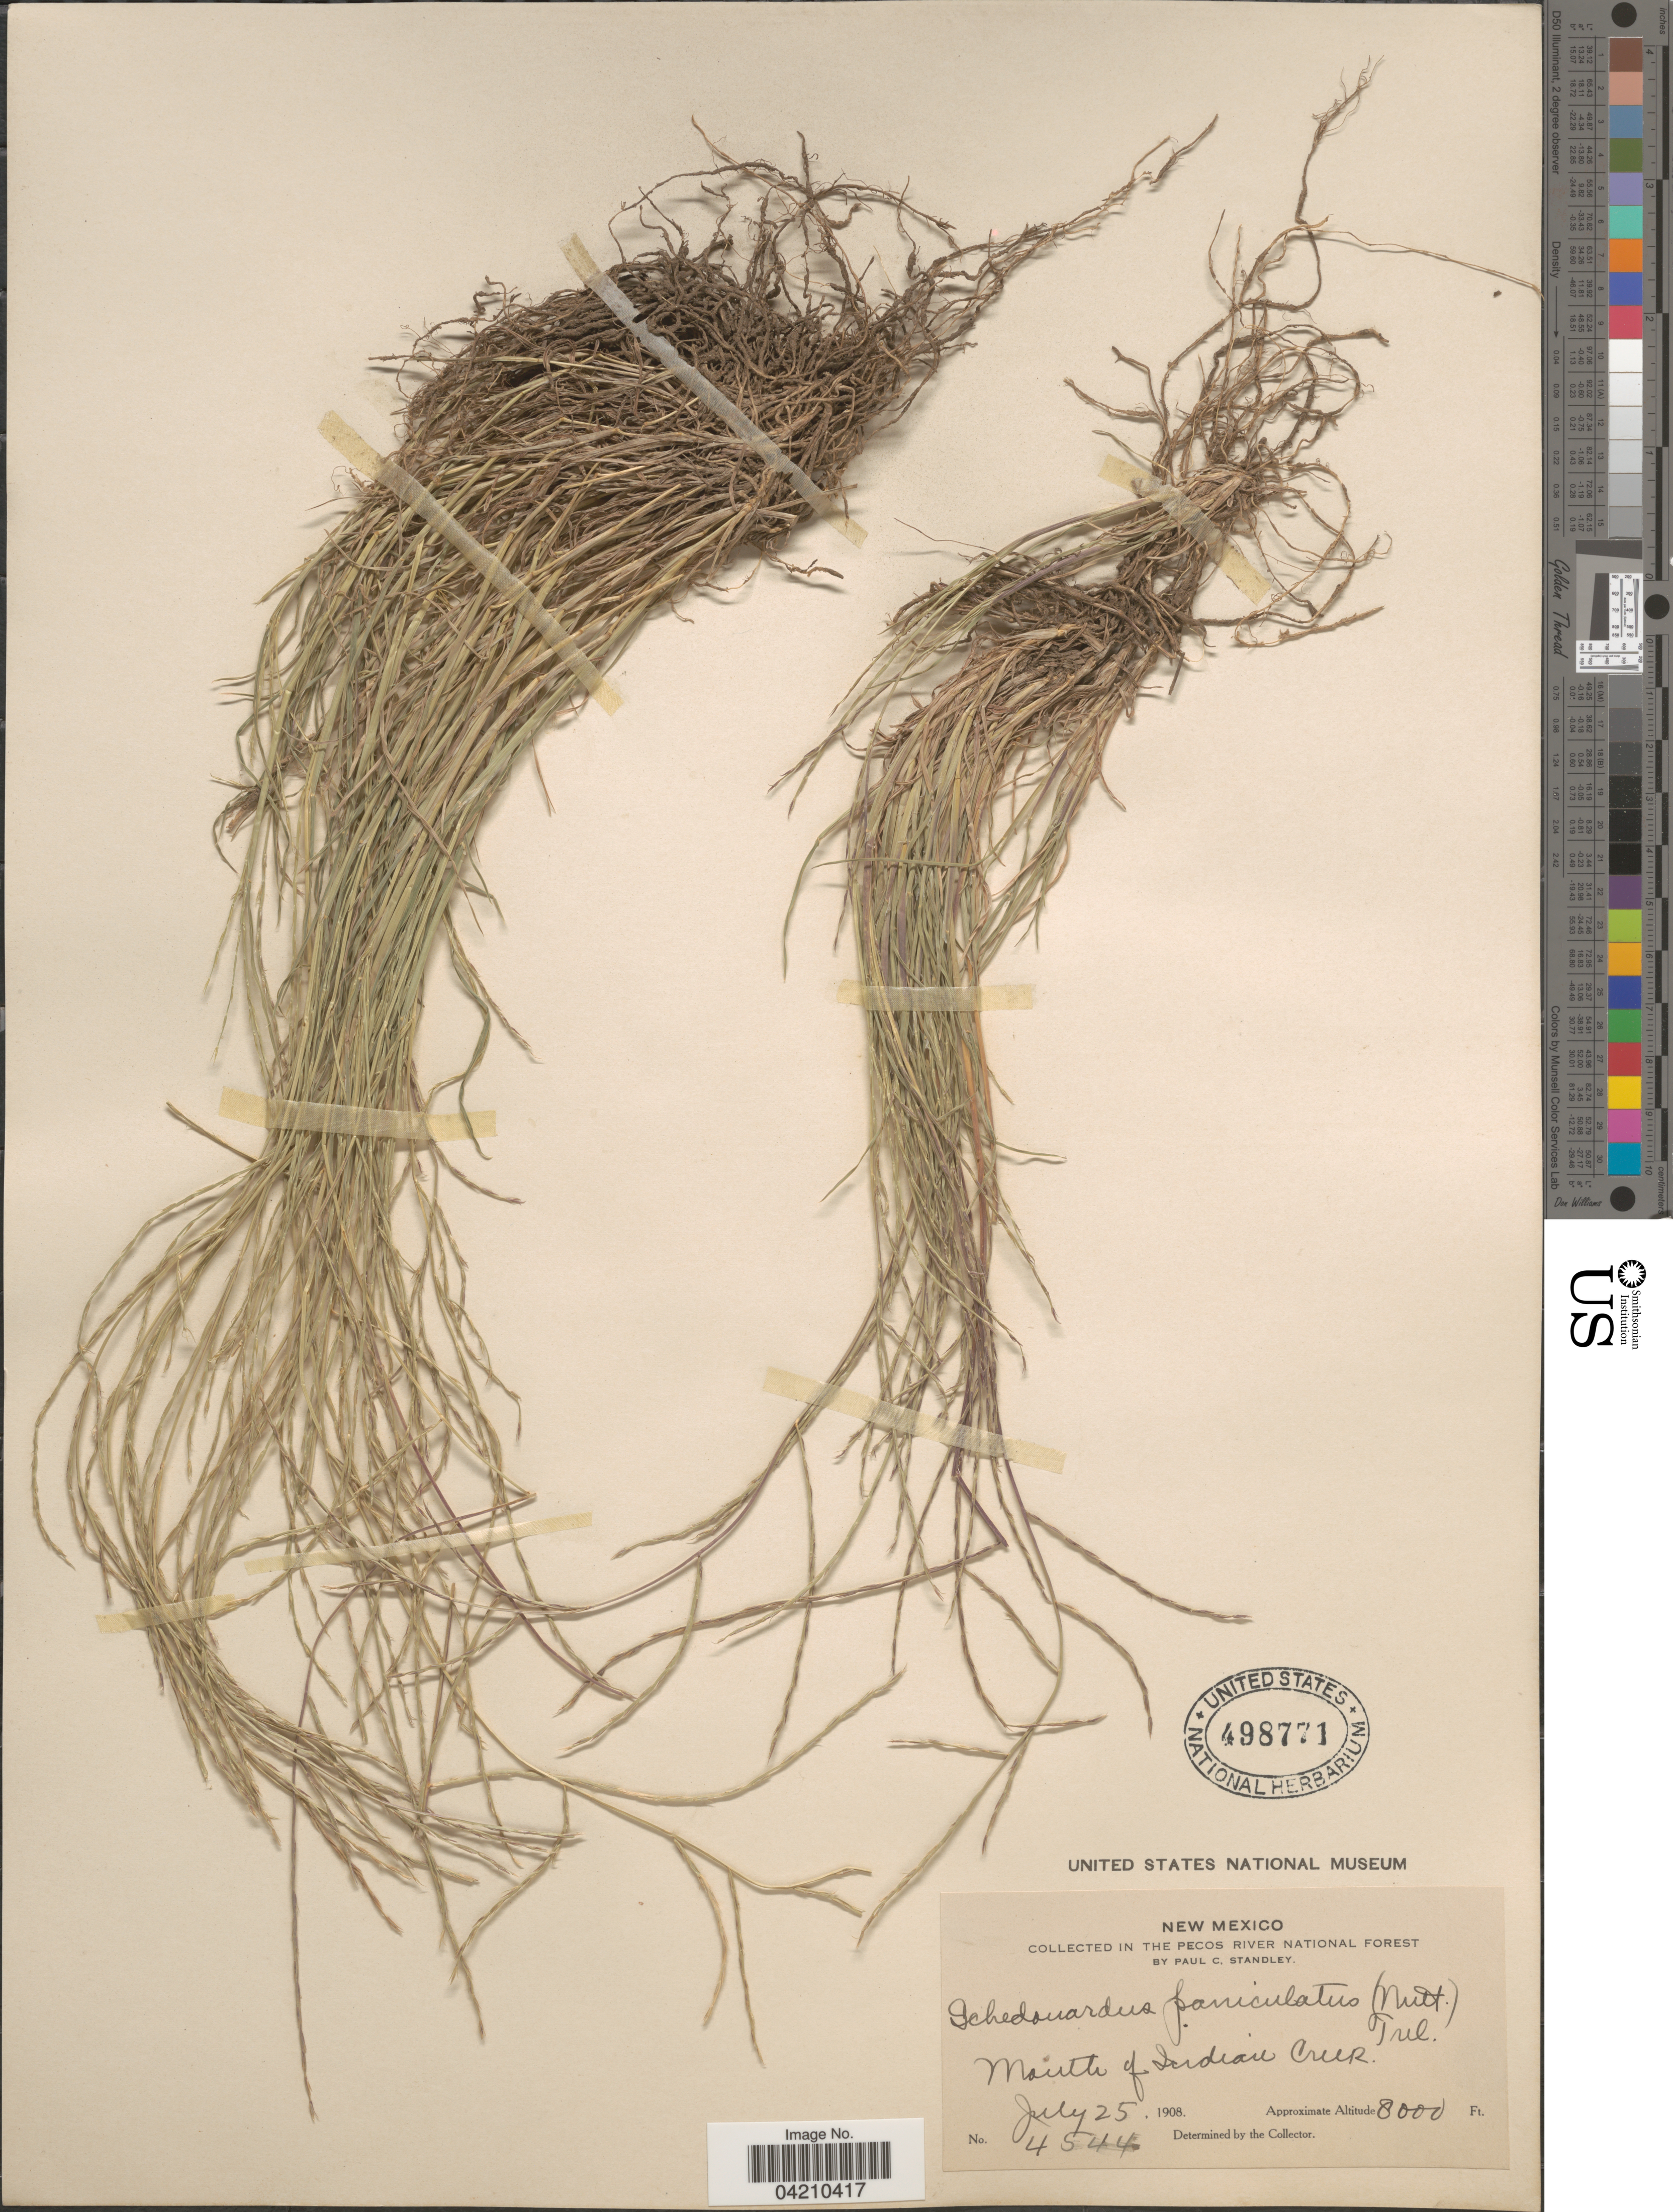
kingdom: Plantae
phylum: Tracheophyta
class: Liliopsida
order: Poales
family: Poaceae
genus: Muhlenbergia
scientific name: Muhlenbergia paniculata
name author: (Nutt.) Columbus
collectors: P. C. Standley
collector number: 4544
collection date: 1908-07-25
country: United States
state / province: New Mexico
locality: The Pecos River National Forest. Mouth of Indian Creek.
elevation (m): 2438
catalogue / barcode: US 498771